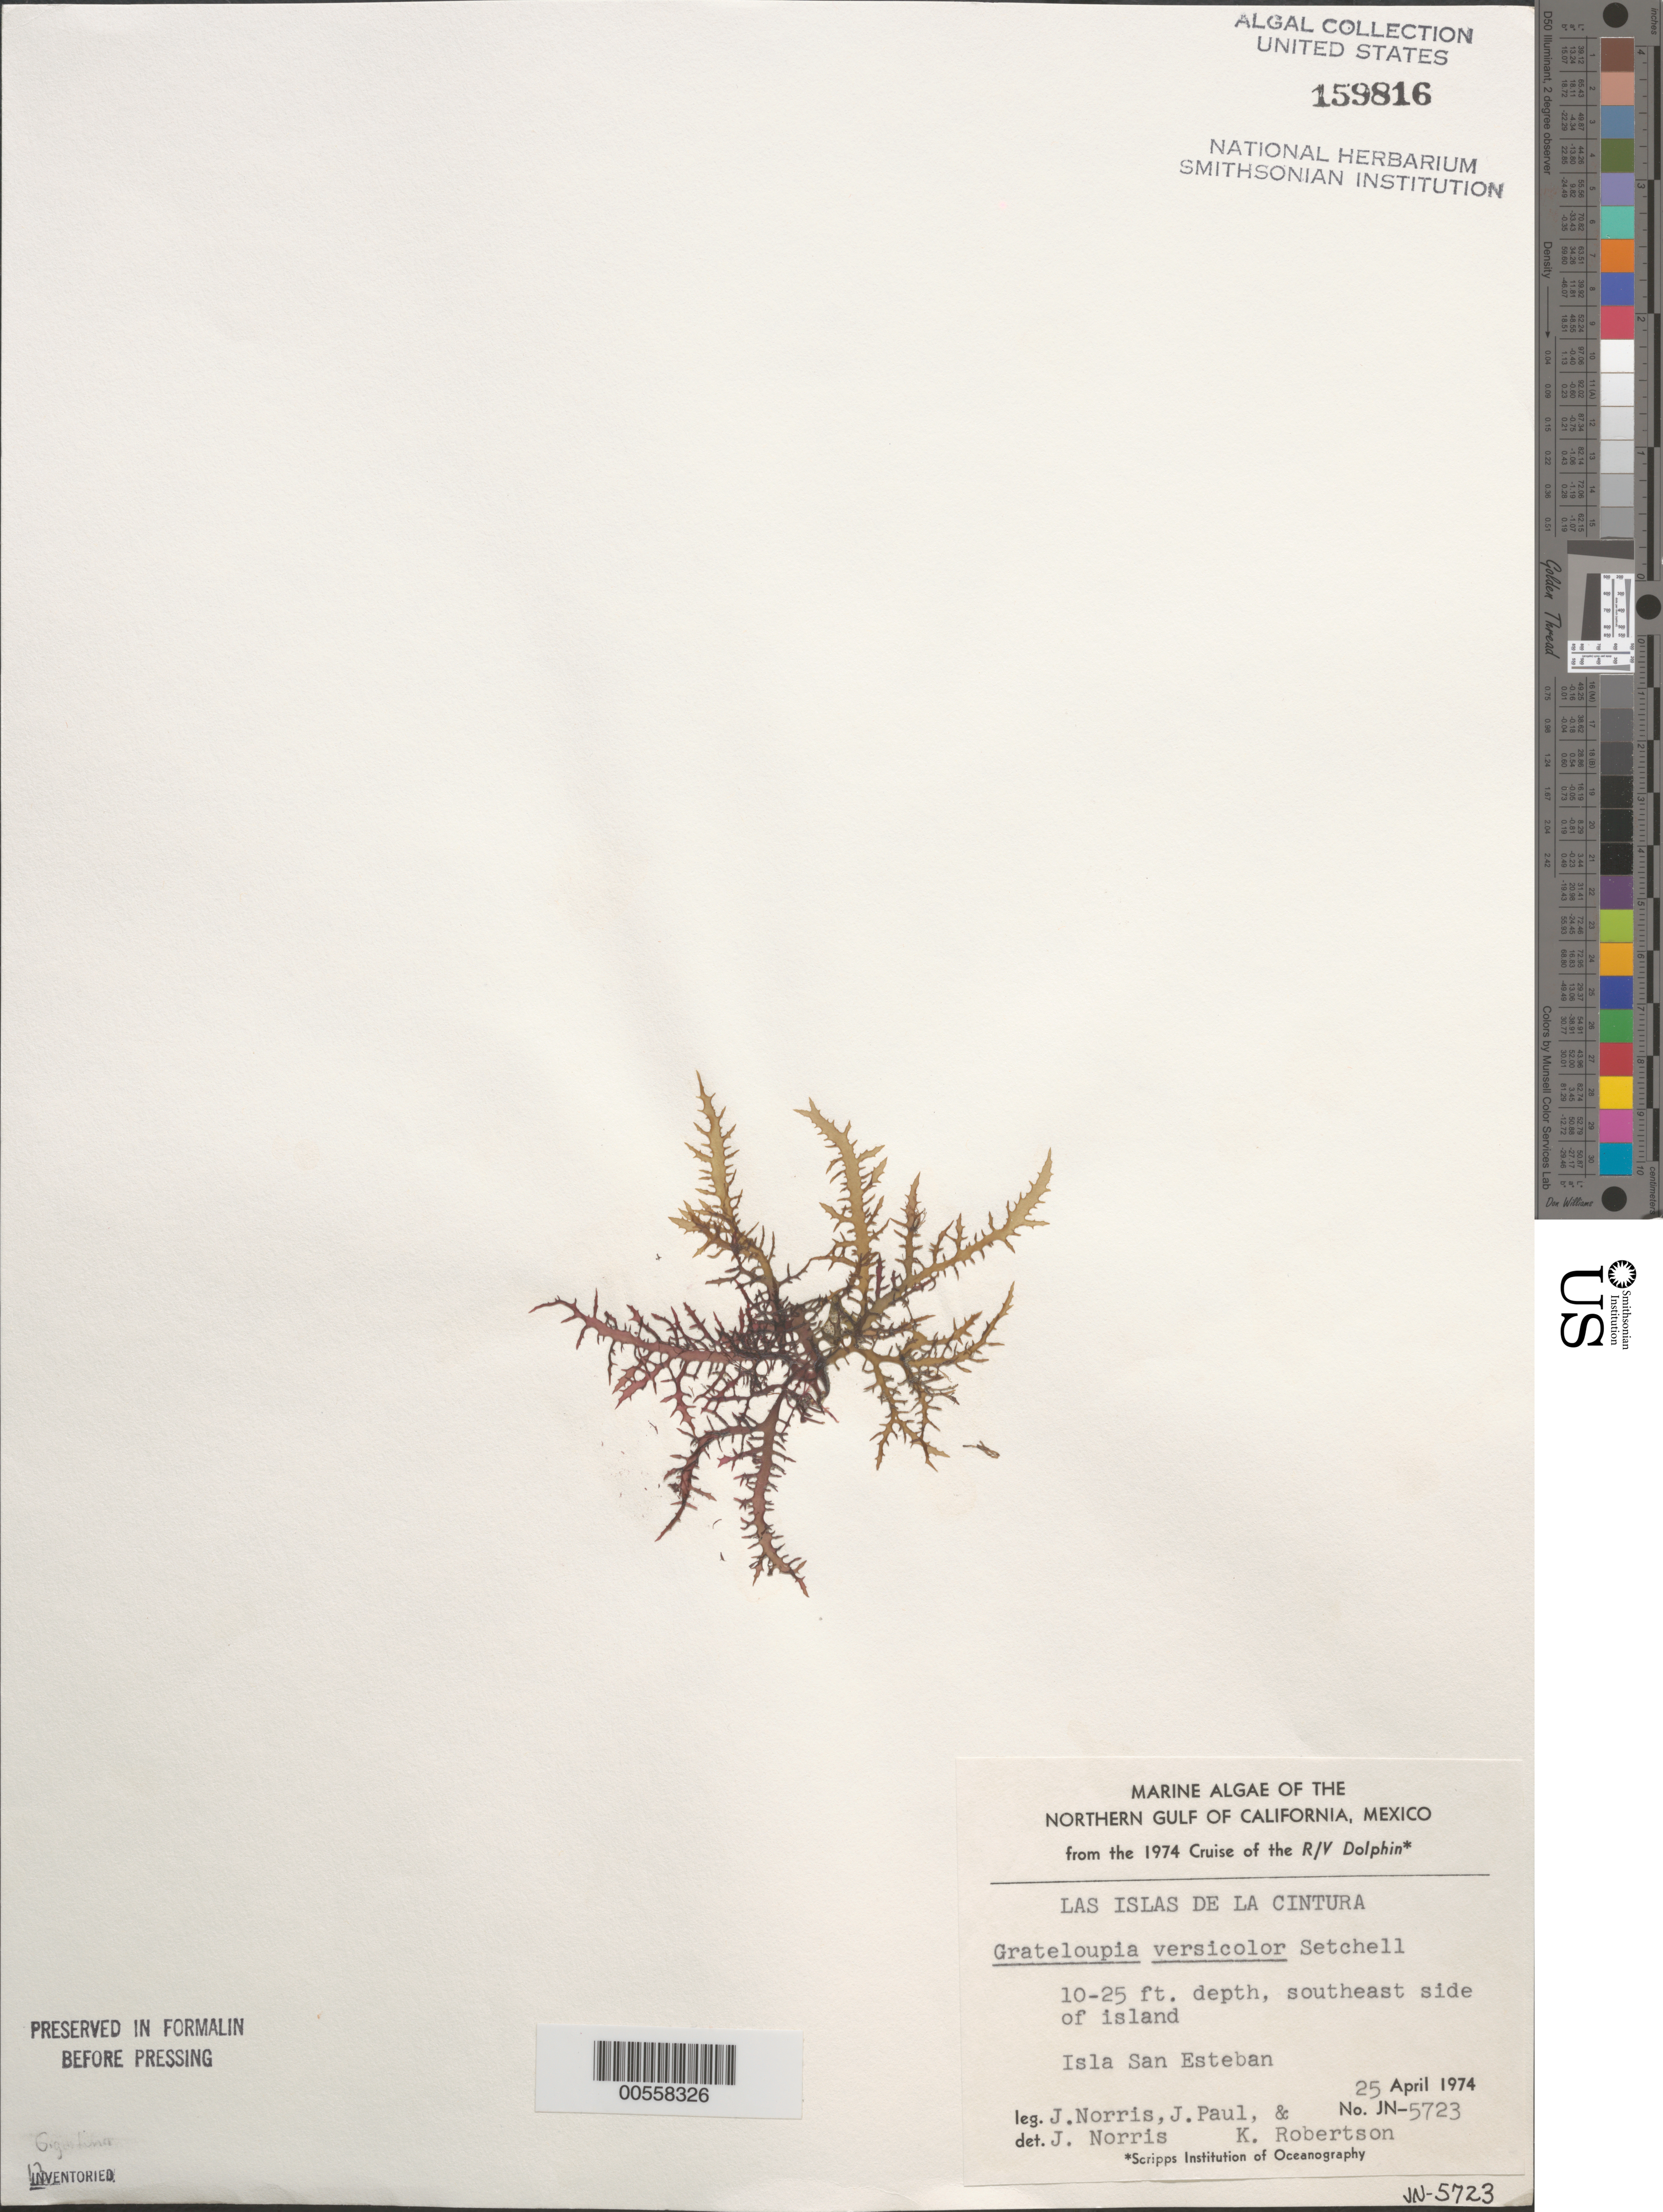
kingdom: Plantae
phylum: Rhodophyta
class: Florideophyceae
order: Halymeniales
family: Halymeniaceae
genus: Grateloupia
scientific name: Grateloupia versicolor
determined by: Norris, James N.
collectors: J. N. Norris, J. Paul & K. Robertson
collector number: JN-5723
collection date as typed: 25 Apr 1974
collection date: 1974-04-25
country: Mexico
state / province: Baja California Norte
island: Isla San Esteban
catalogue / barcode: US 159816